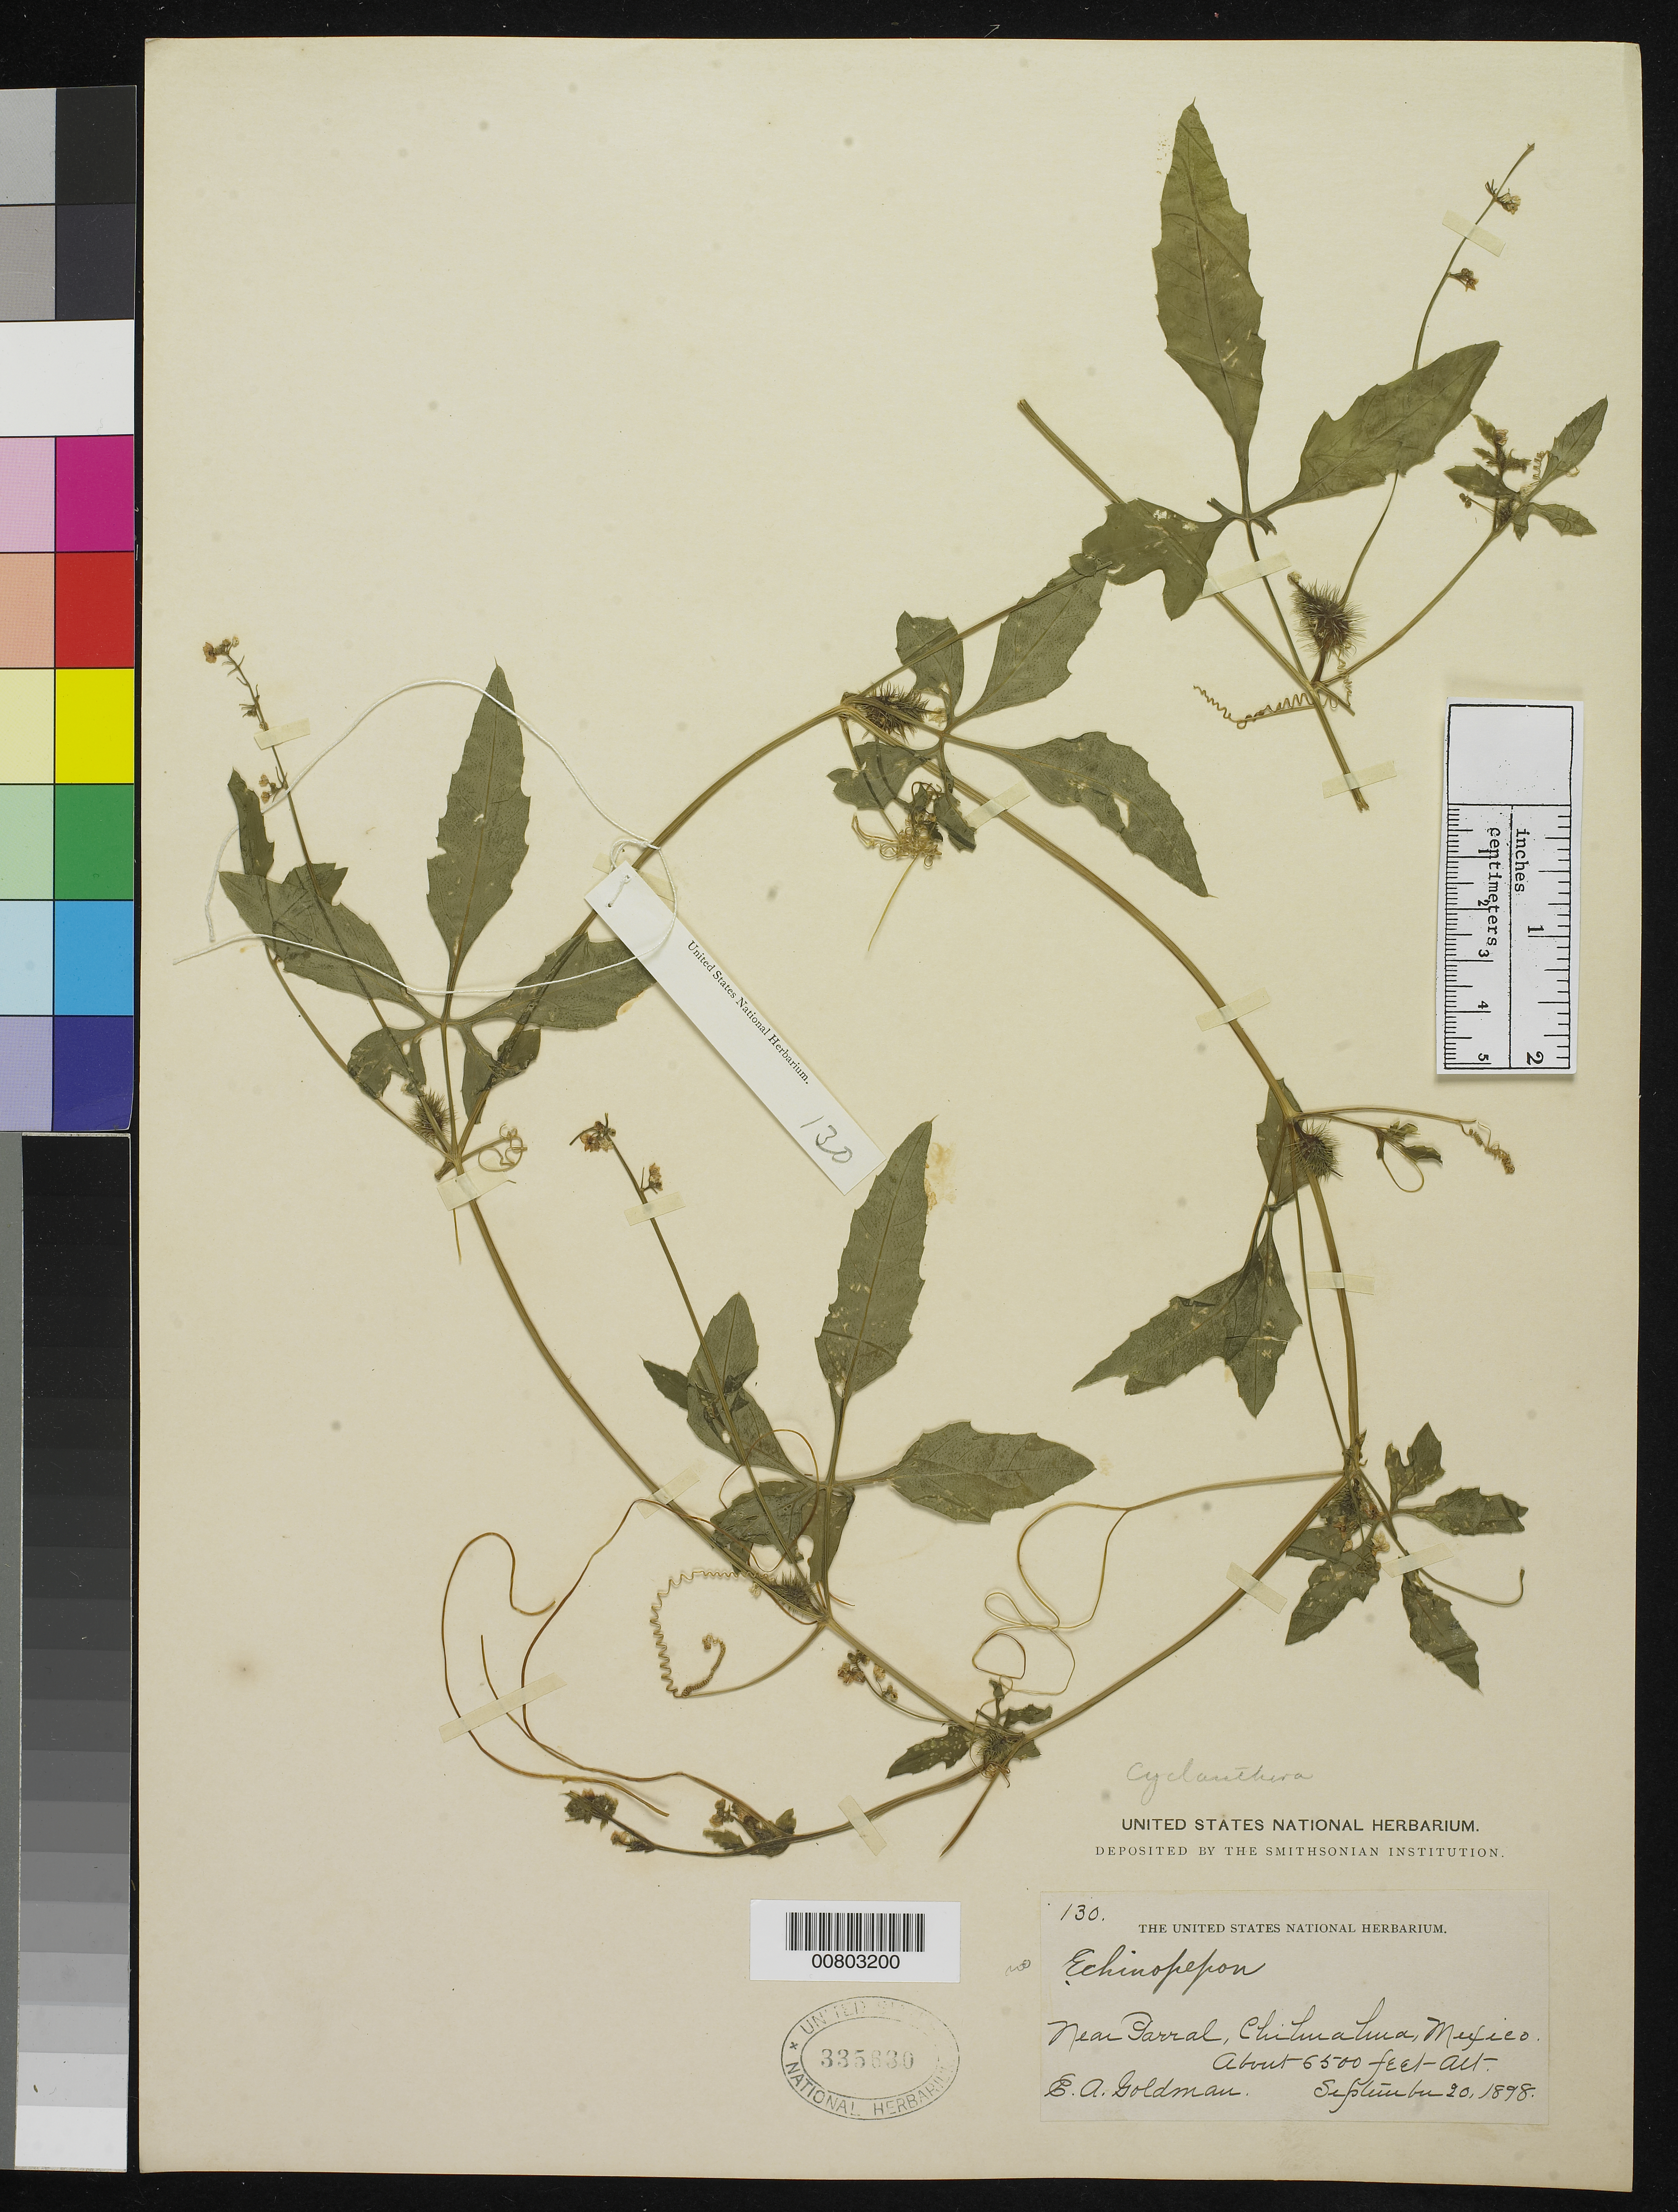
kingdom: Plantae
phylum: Tracheophyta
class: Magnoliopsida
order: Cucurbitales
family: Cucurbitaceae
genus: Cyclanthera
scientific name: Cyclanthera sp.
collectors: E. A. Goldman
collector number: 130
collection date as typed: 20 Sep 1898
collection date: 1898-09-20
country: Mexico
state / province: Chihuahua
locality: Near Parral, Chihuahua.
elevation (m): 1981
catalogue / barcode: US 335630